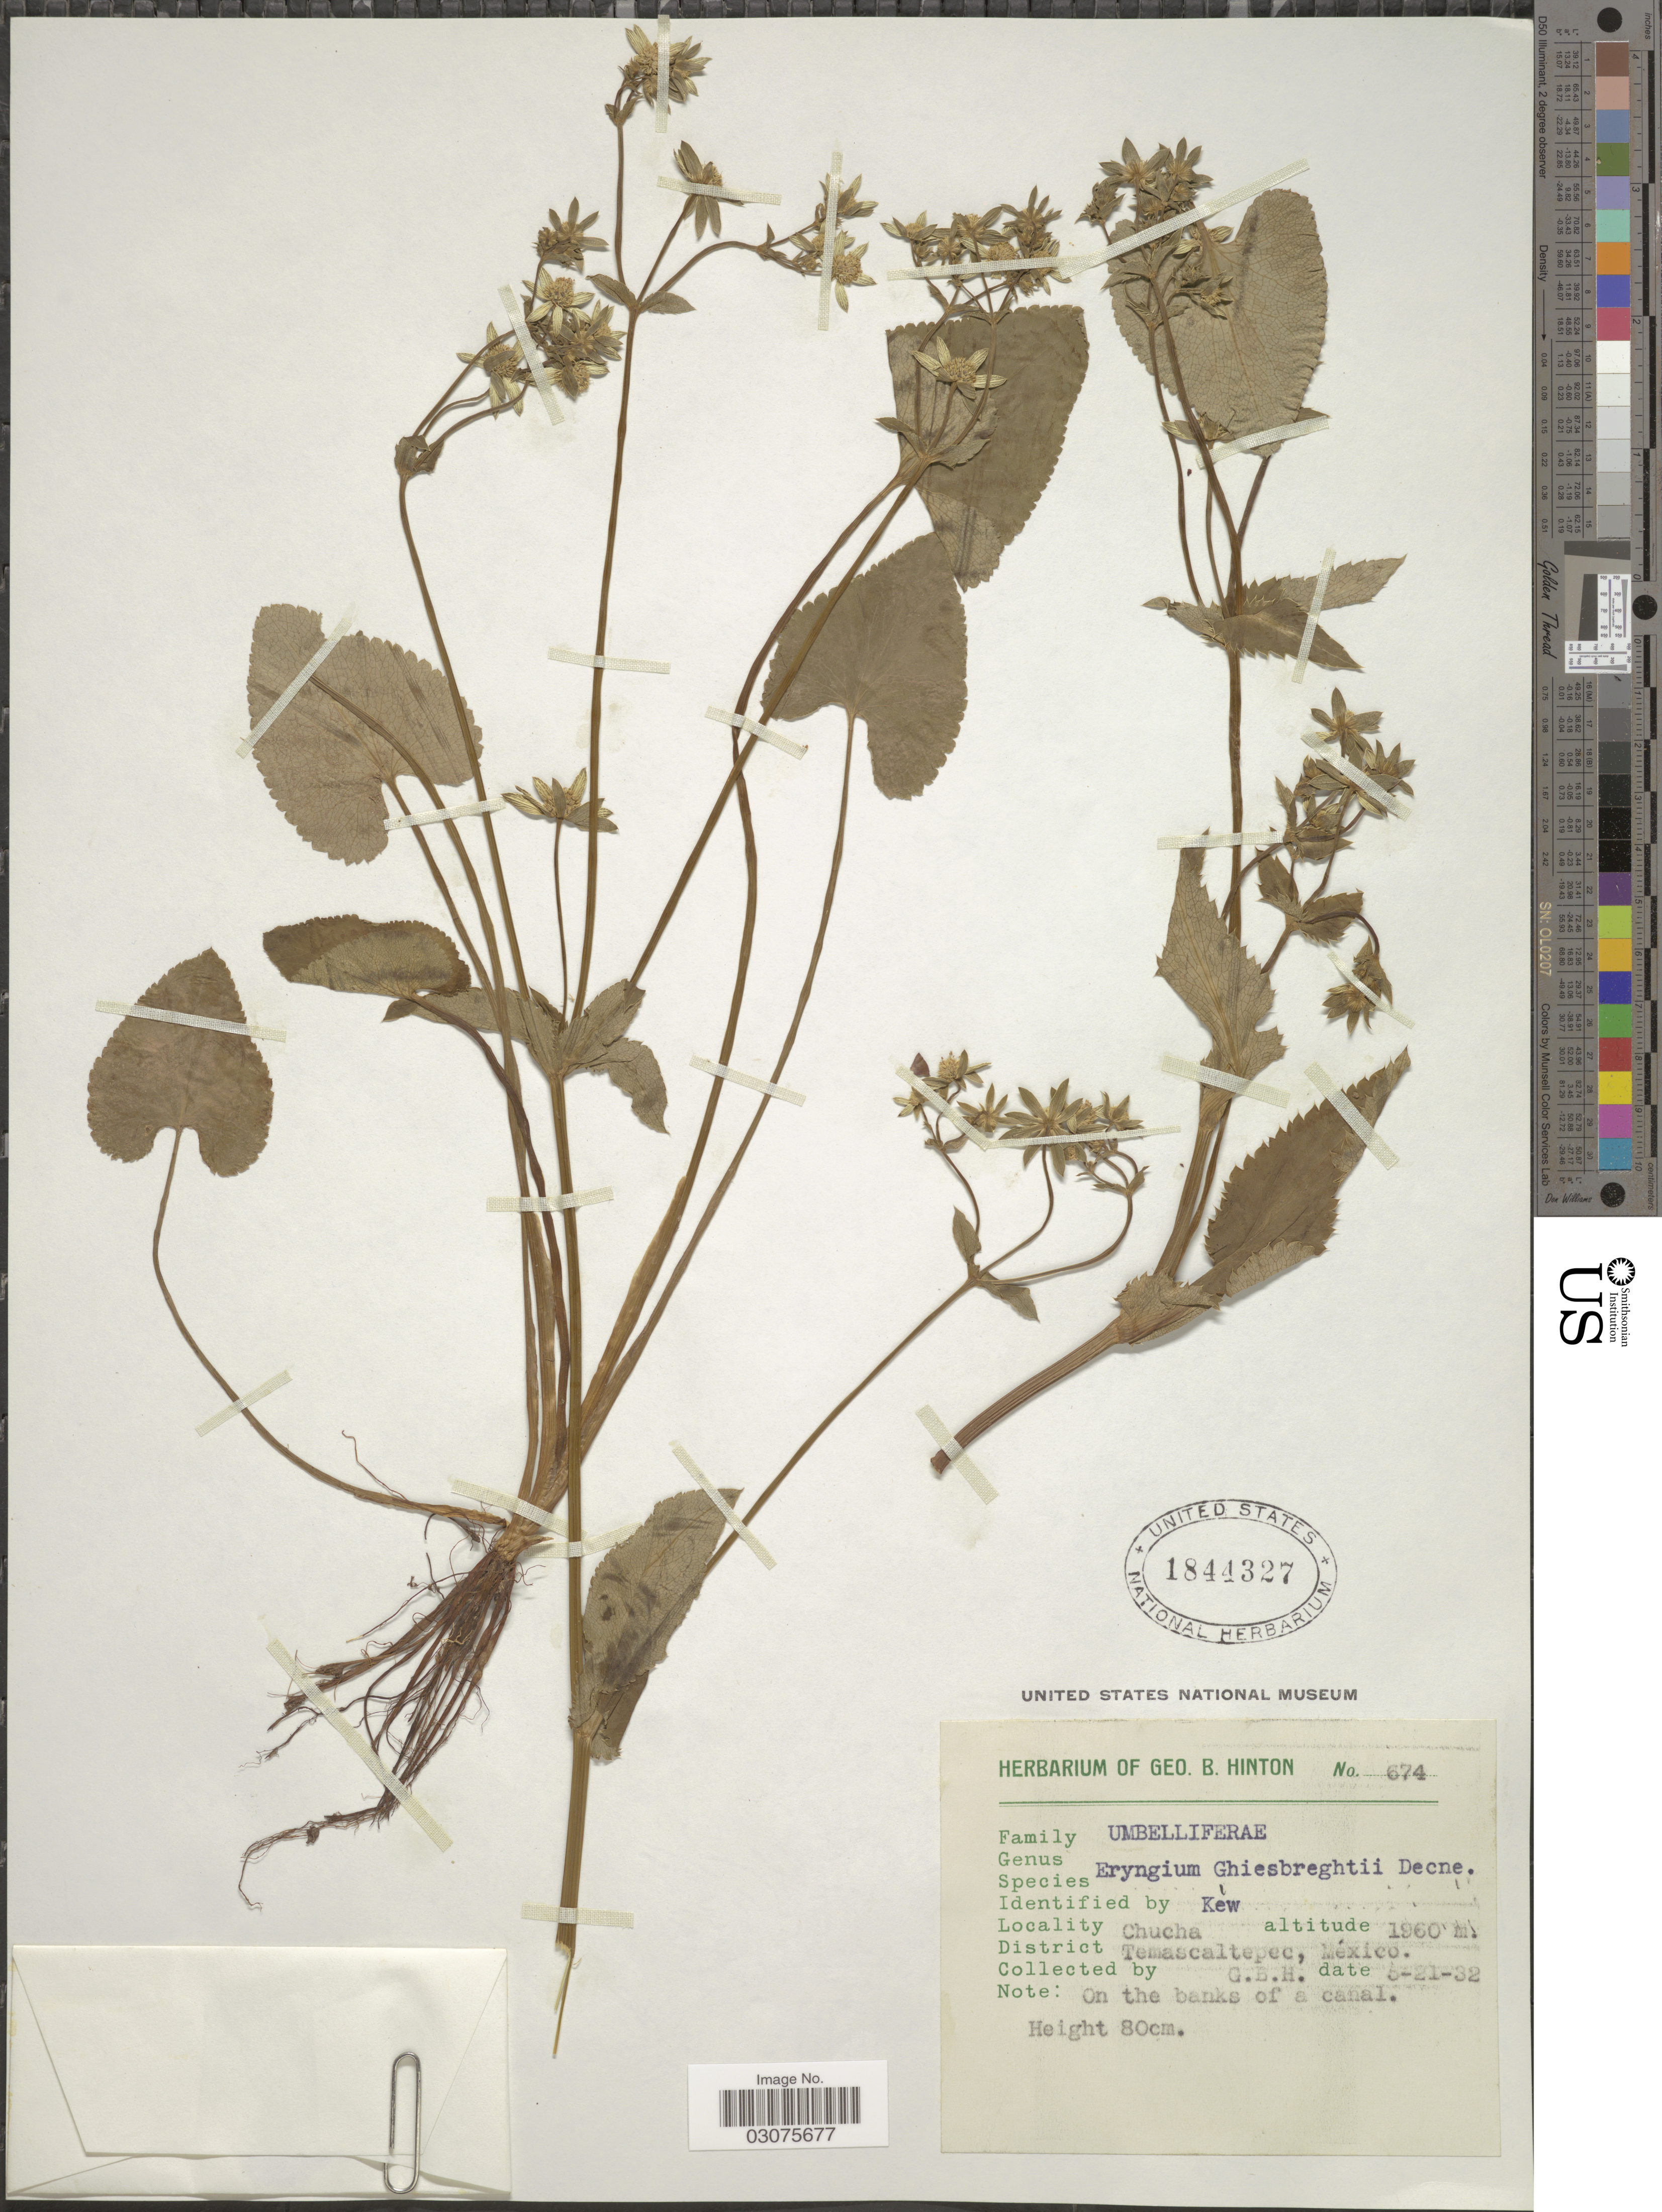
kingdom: Plantae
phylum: Tracheophyta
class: Magnoliopsida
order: Apiales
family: Apiaceae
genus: Eryngium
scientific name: Eryngium ghiesbreghtii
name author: Decne.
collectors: G. B. Hinton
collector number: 674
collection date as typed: Transcribed d/m/y: 21/5/32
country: Mexico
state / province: México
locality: Chuca. District Temascaltepec.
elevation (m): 1960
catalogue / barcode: US 1844327